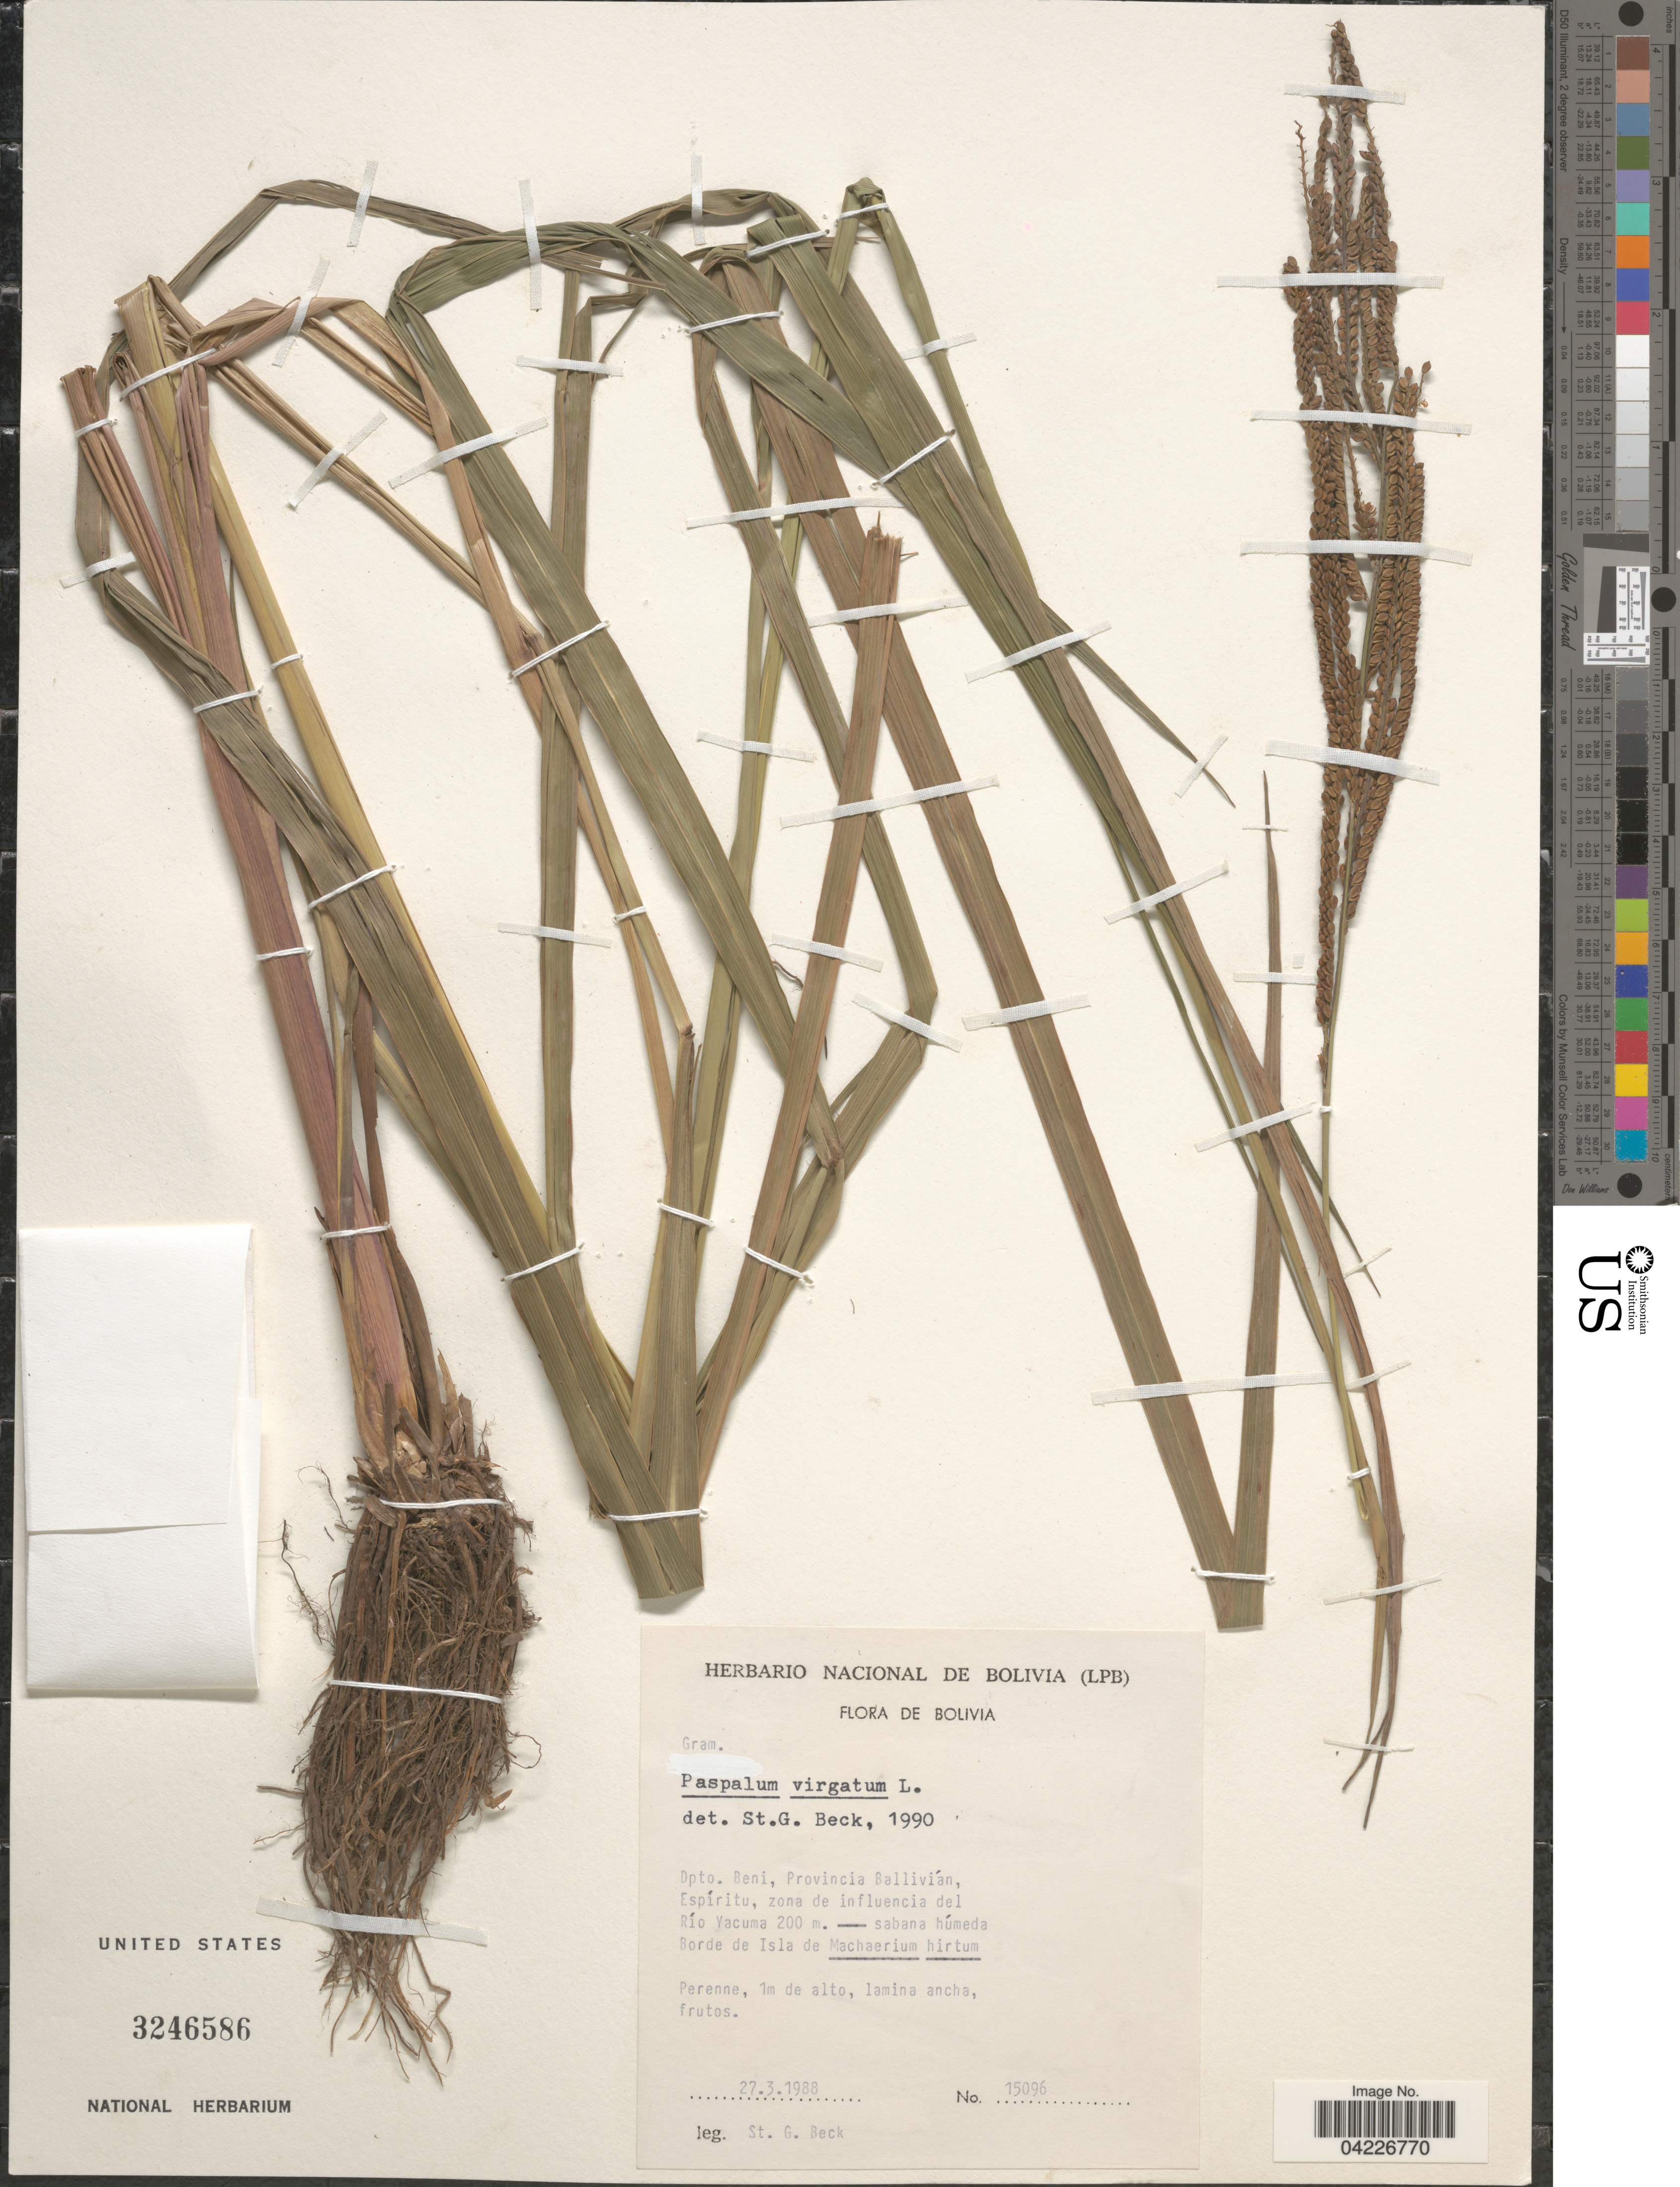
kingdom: Plantae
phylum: Tracheophyta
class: Liliopsida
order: Poales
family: Poaceae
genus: Paspalum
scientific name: Paspalum virgatum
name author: L.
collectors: S. G. Beck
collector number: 15096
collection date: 1988-03-27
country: Bolivia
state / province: Beni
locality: Dept. Beni, Provincia Ballivián, Espíritu, zona de influencia del Río Yacuma.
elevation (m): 200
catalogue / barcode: US 3246586